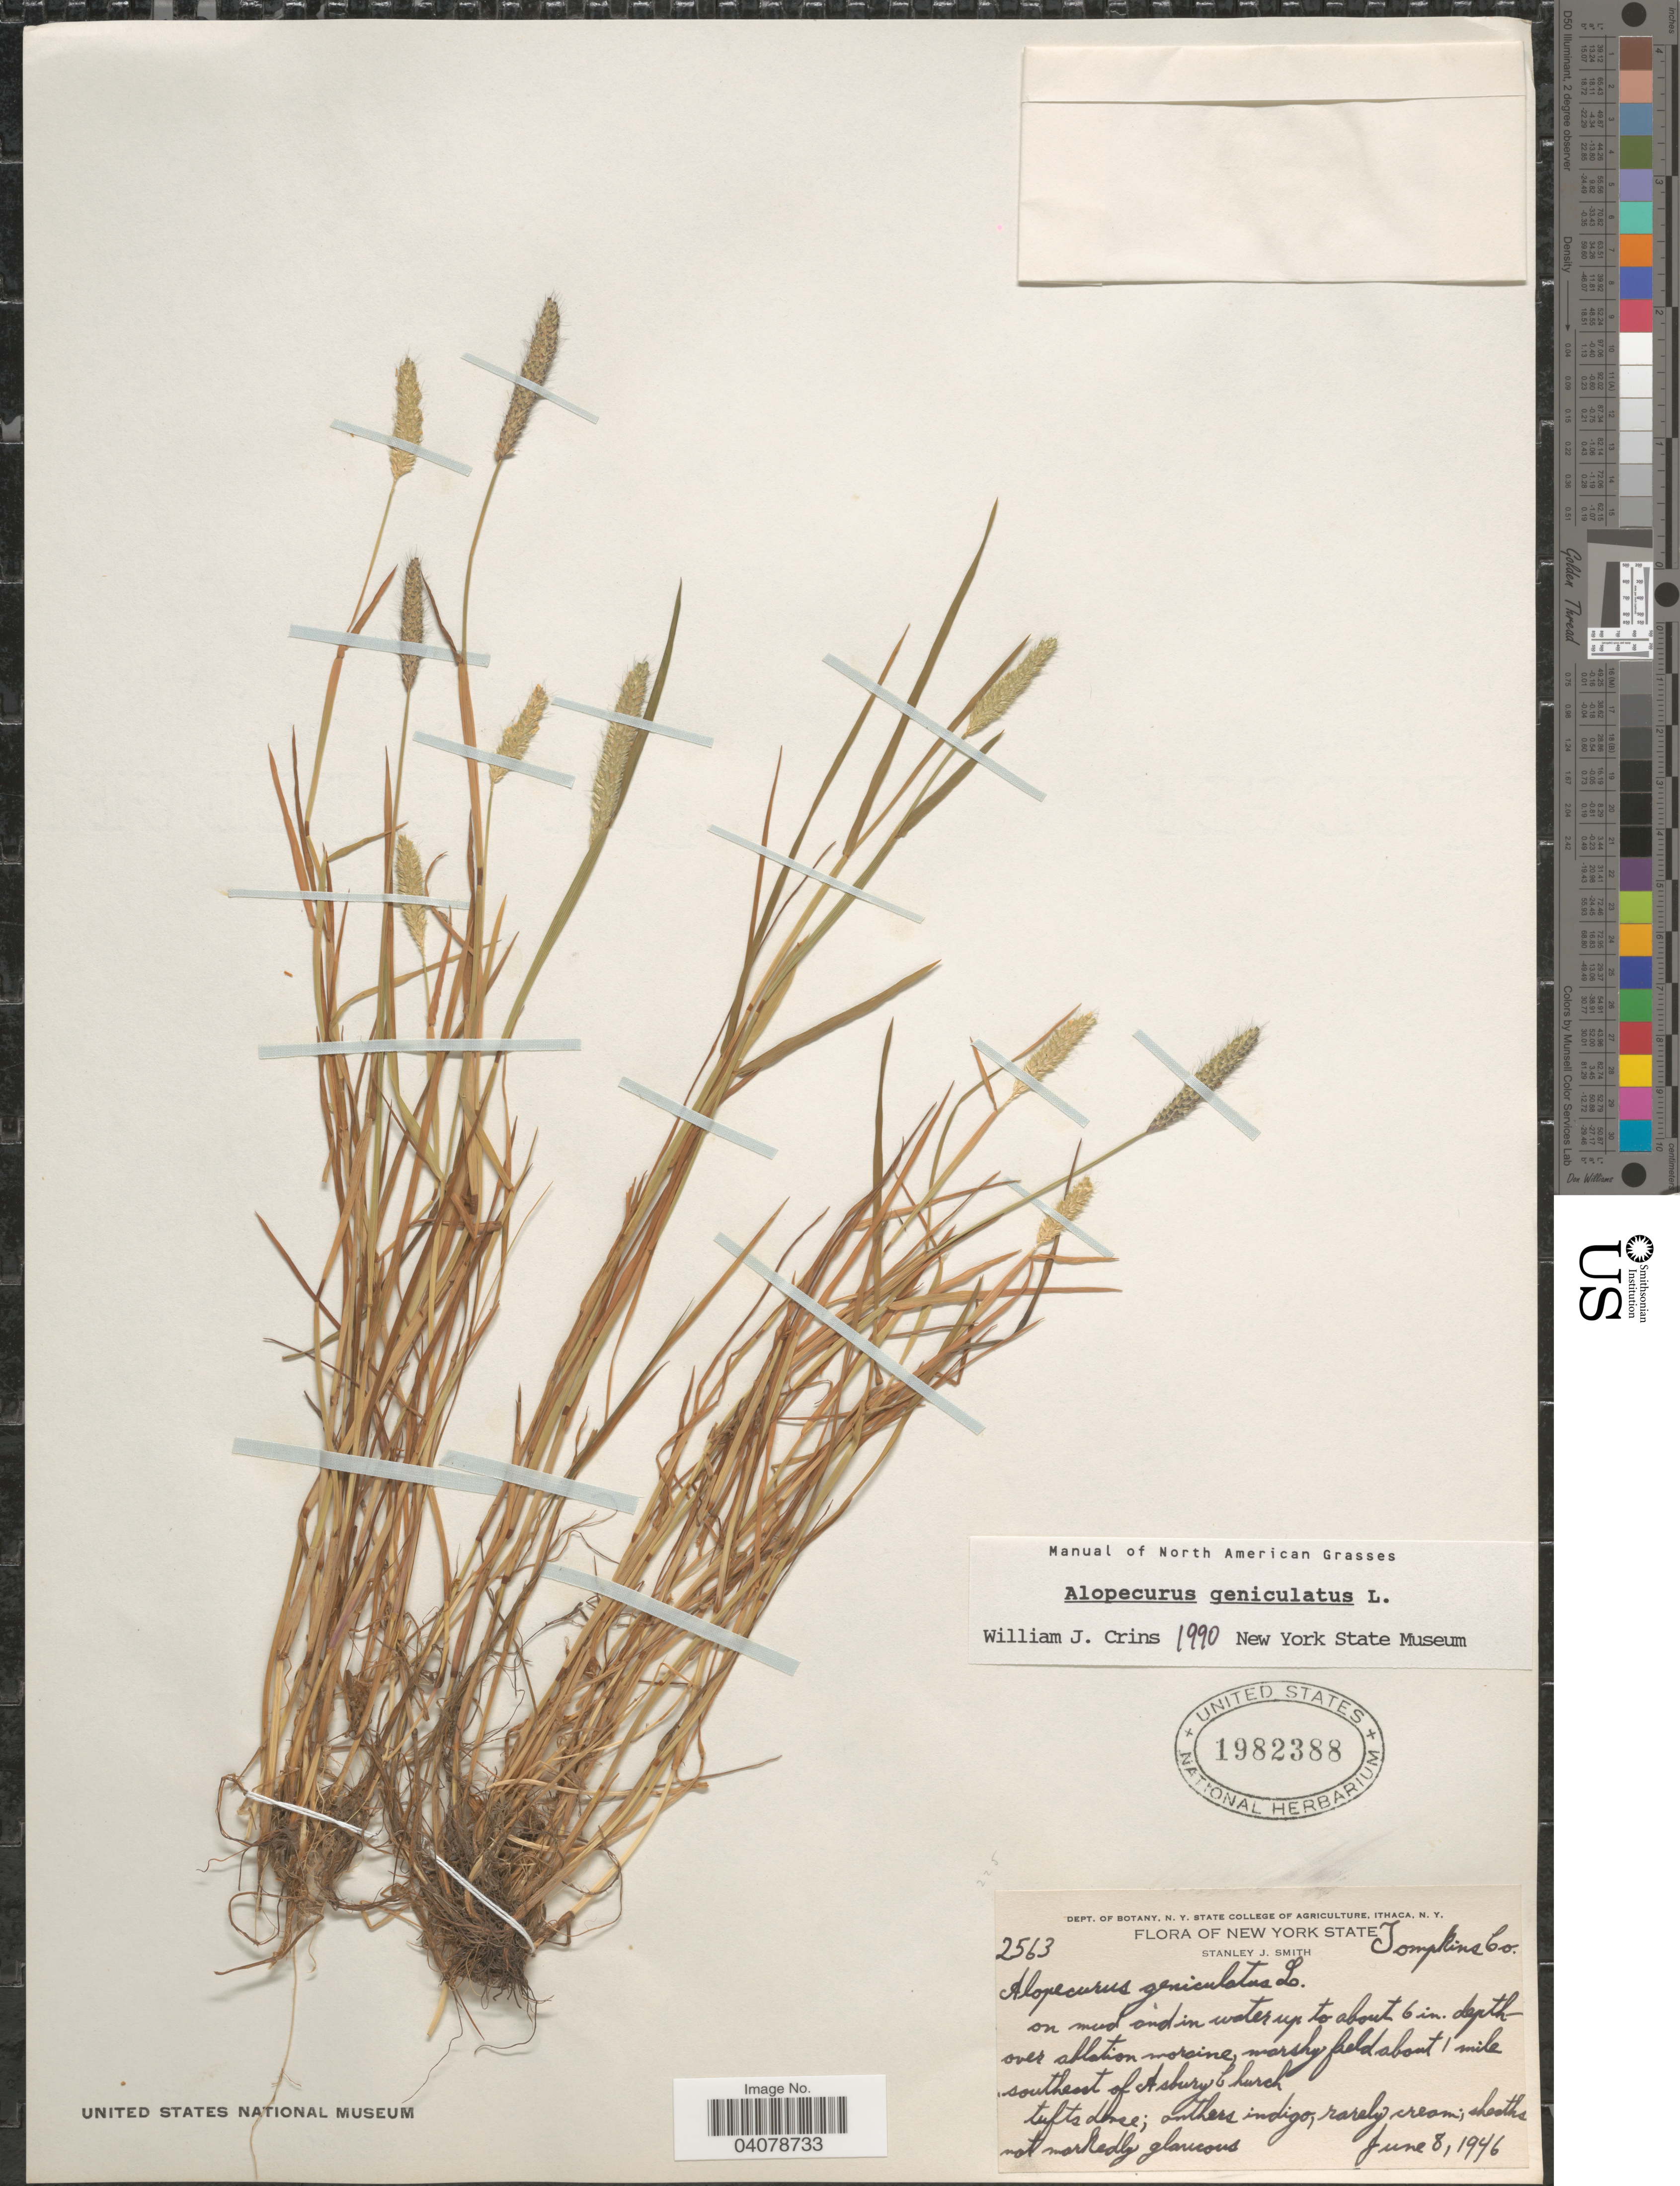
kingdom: Plantae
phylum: Tracheophyta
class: Liliopsida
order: Poales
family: Poaceae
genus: Alopecurus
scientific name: Alopecurus geniculatus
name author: L.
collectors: S. Smith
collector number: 2563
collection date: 1946-06-08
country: United States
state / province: New York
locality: Tompkins Co. About 1 mile southeast of Asbury Church.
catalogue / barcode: US 1982388